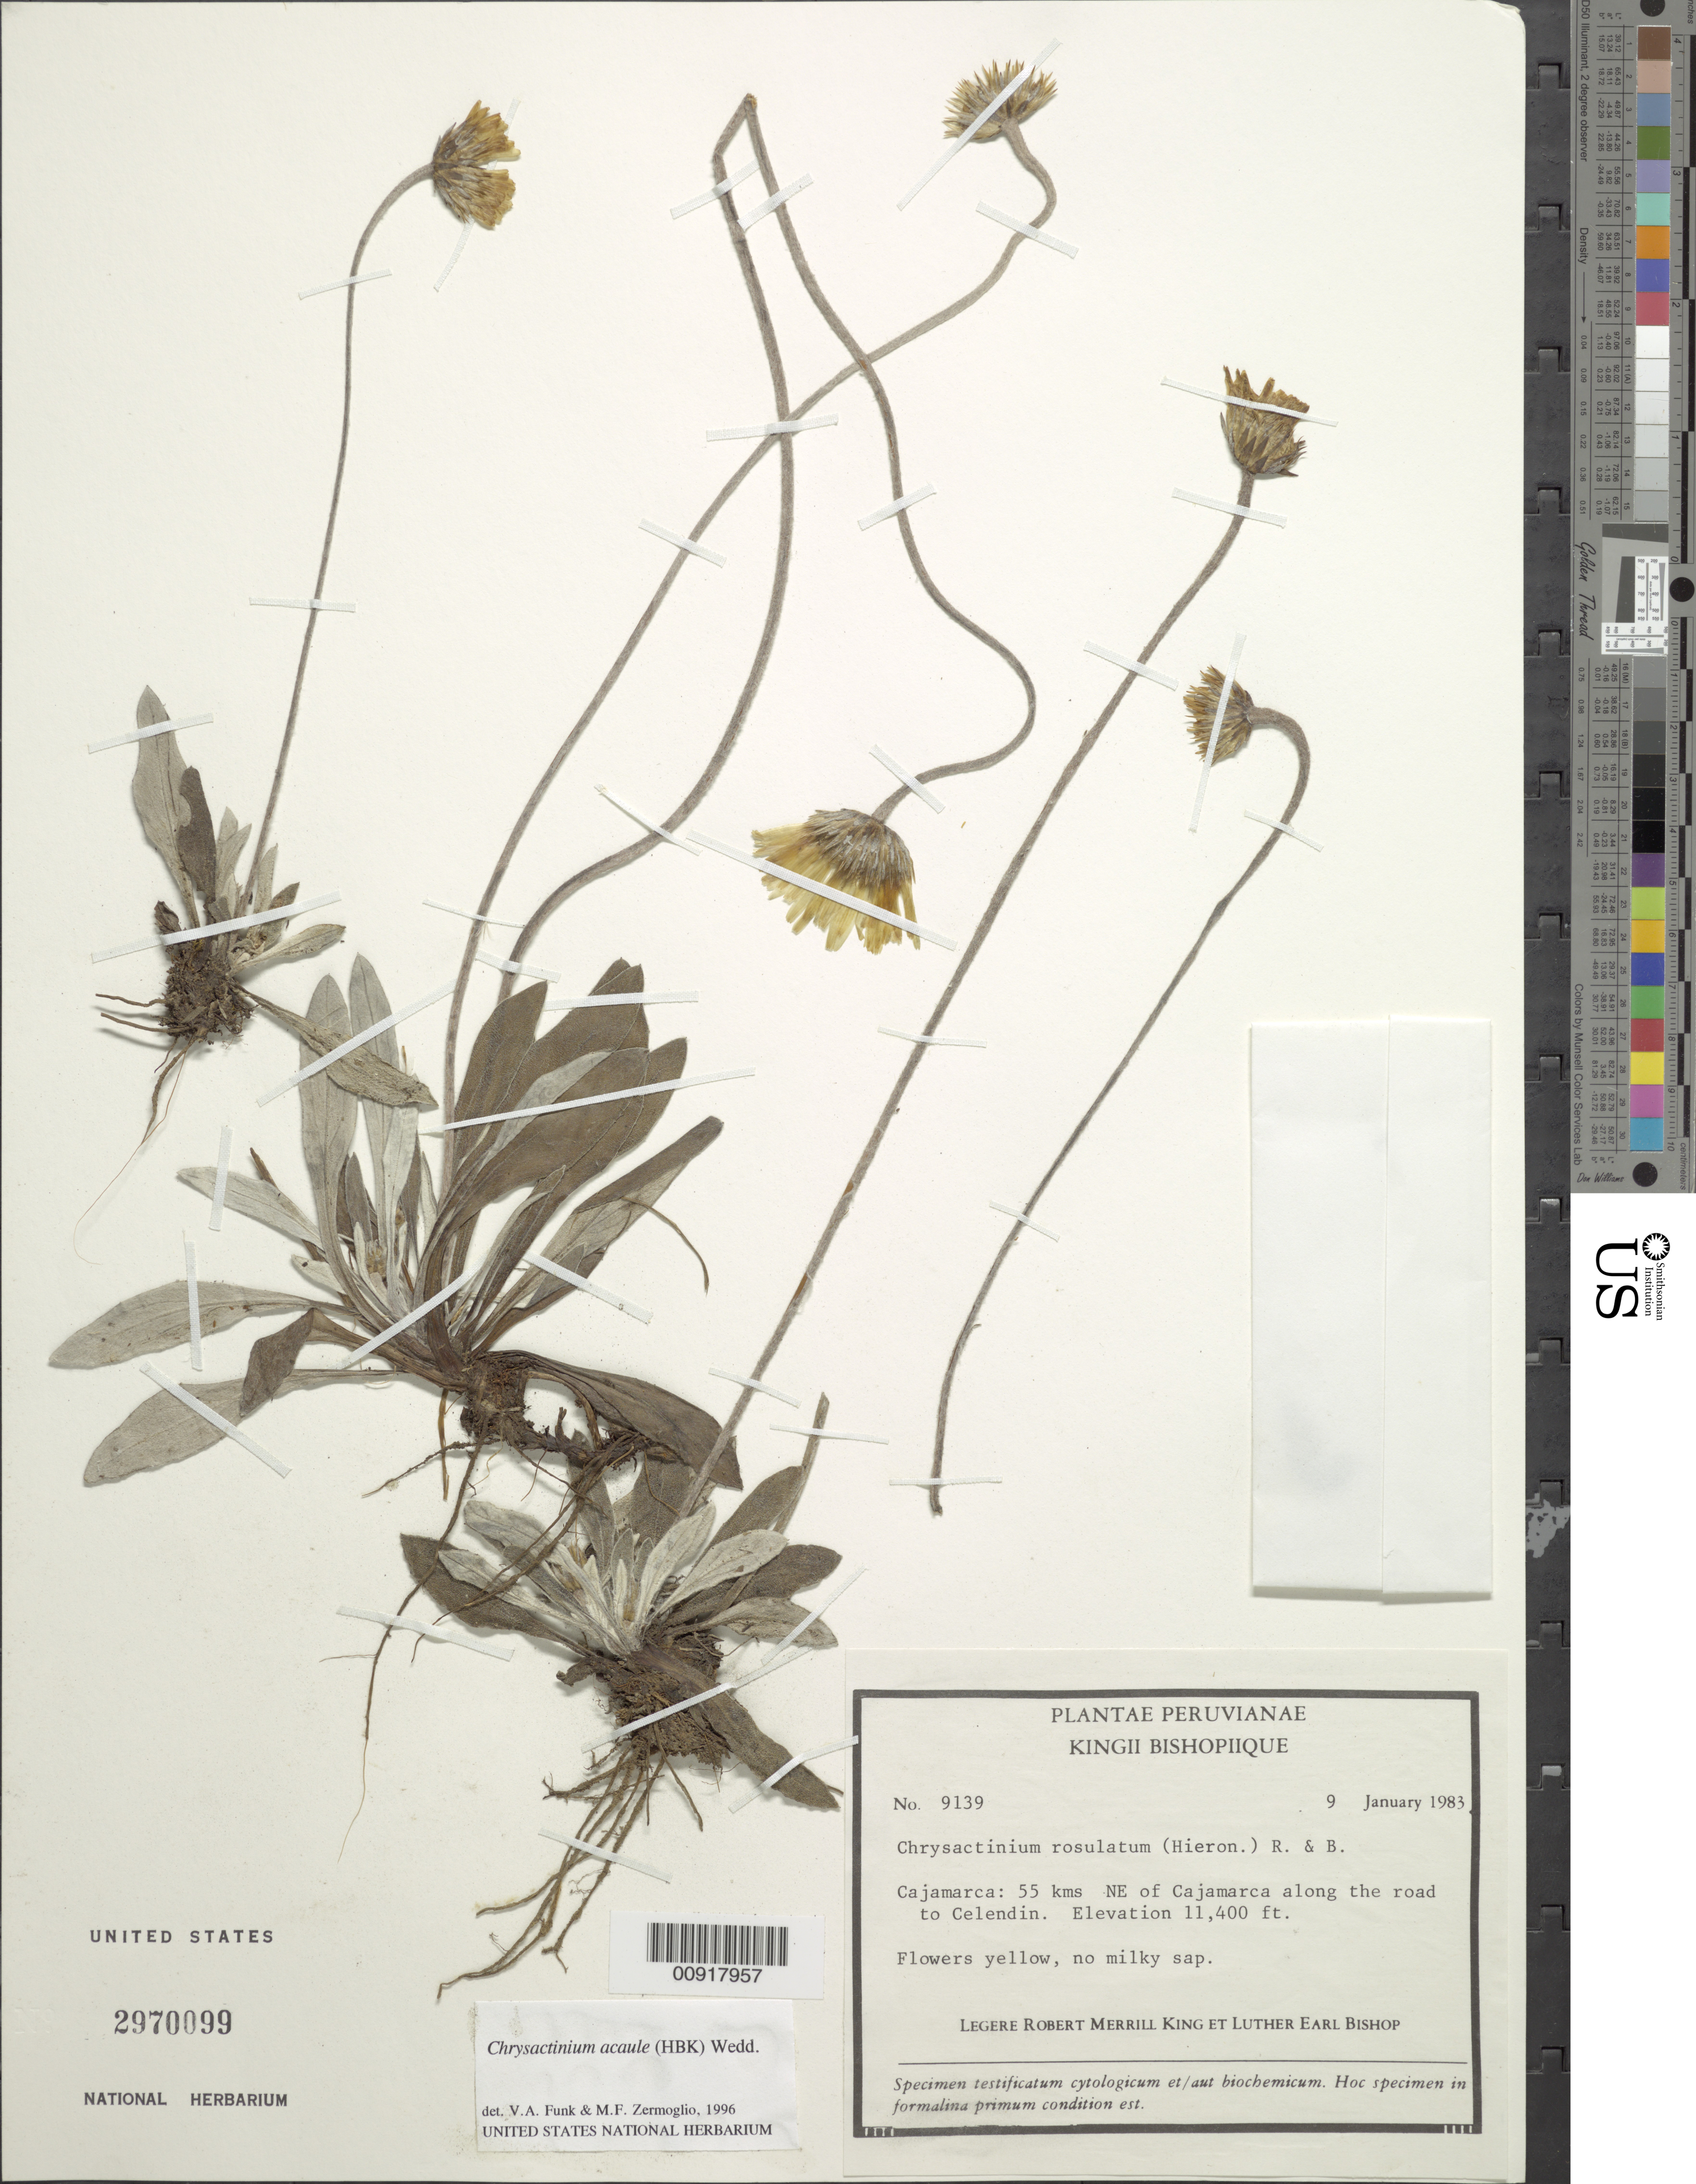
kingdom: Plantae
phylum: Tracheophyta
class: Magnoliopsida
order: Asterales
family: Asteraceae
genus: Chrysactinium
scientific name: Chrysactinium acaule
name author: (Kunth) Wedd.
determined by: Funk, V. A.; Zermoglio, M. F.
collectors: R. M. King & L. E. Bishop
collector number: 9139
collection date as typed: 9 January 1983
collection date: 1983-01-09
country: Peru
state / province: Cajamarca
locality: Cajamarca: 55 km NE of Cajamarca along road to Celendin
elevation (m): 3475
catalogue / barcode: US 2970099